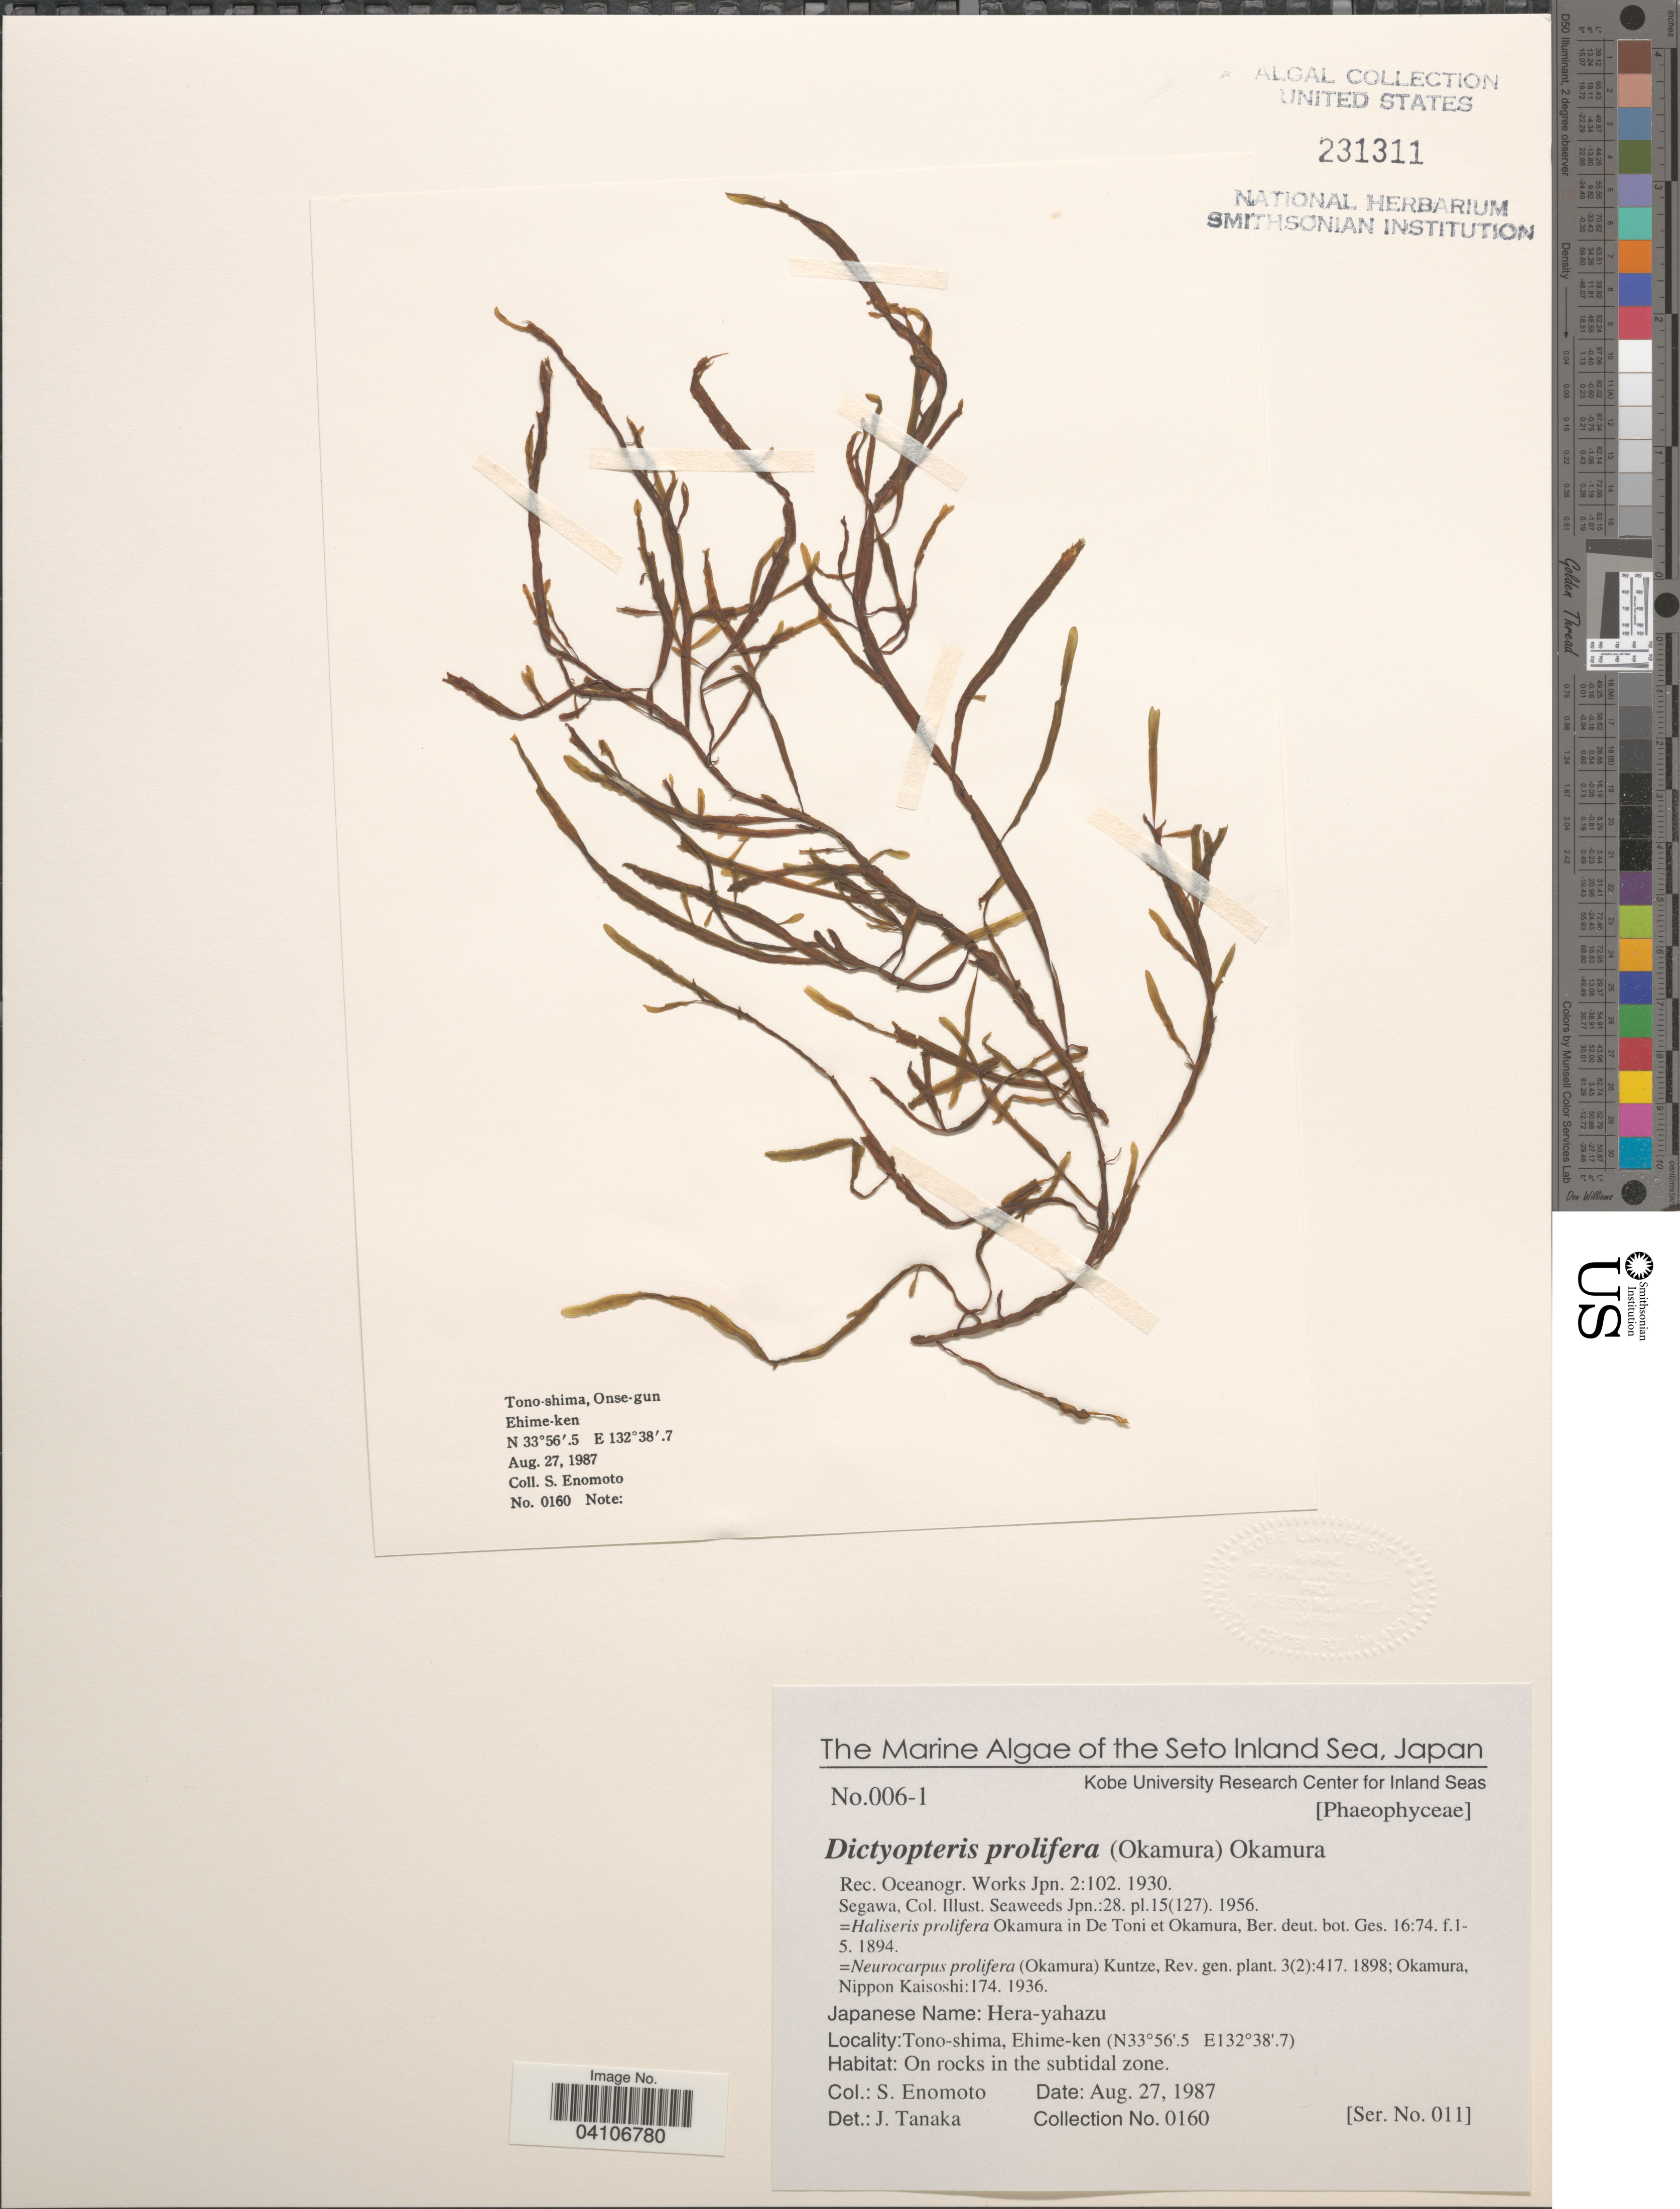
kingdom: Chromista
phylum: Ochrophyta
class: Phaeophyceae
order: Dictyotales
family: Dictyotaceae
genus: Dictyopteris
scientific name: Dictyopteris prolifera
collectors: S. Enomoto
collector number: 0160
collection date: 1987-08-27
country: Japan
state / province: Ehime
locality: The Seto Inland Sea. Tono-shima, Ehime-ken. On rocks in the subtidal zone.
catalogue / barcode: US 231311